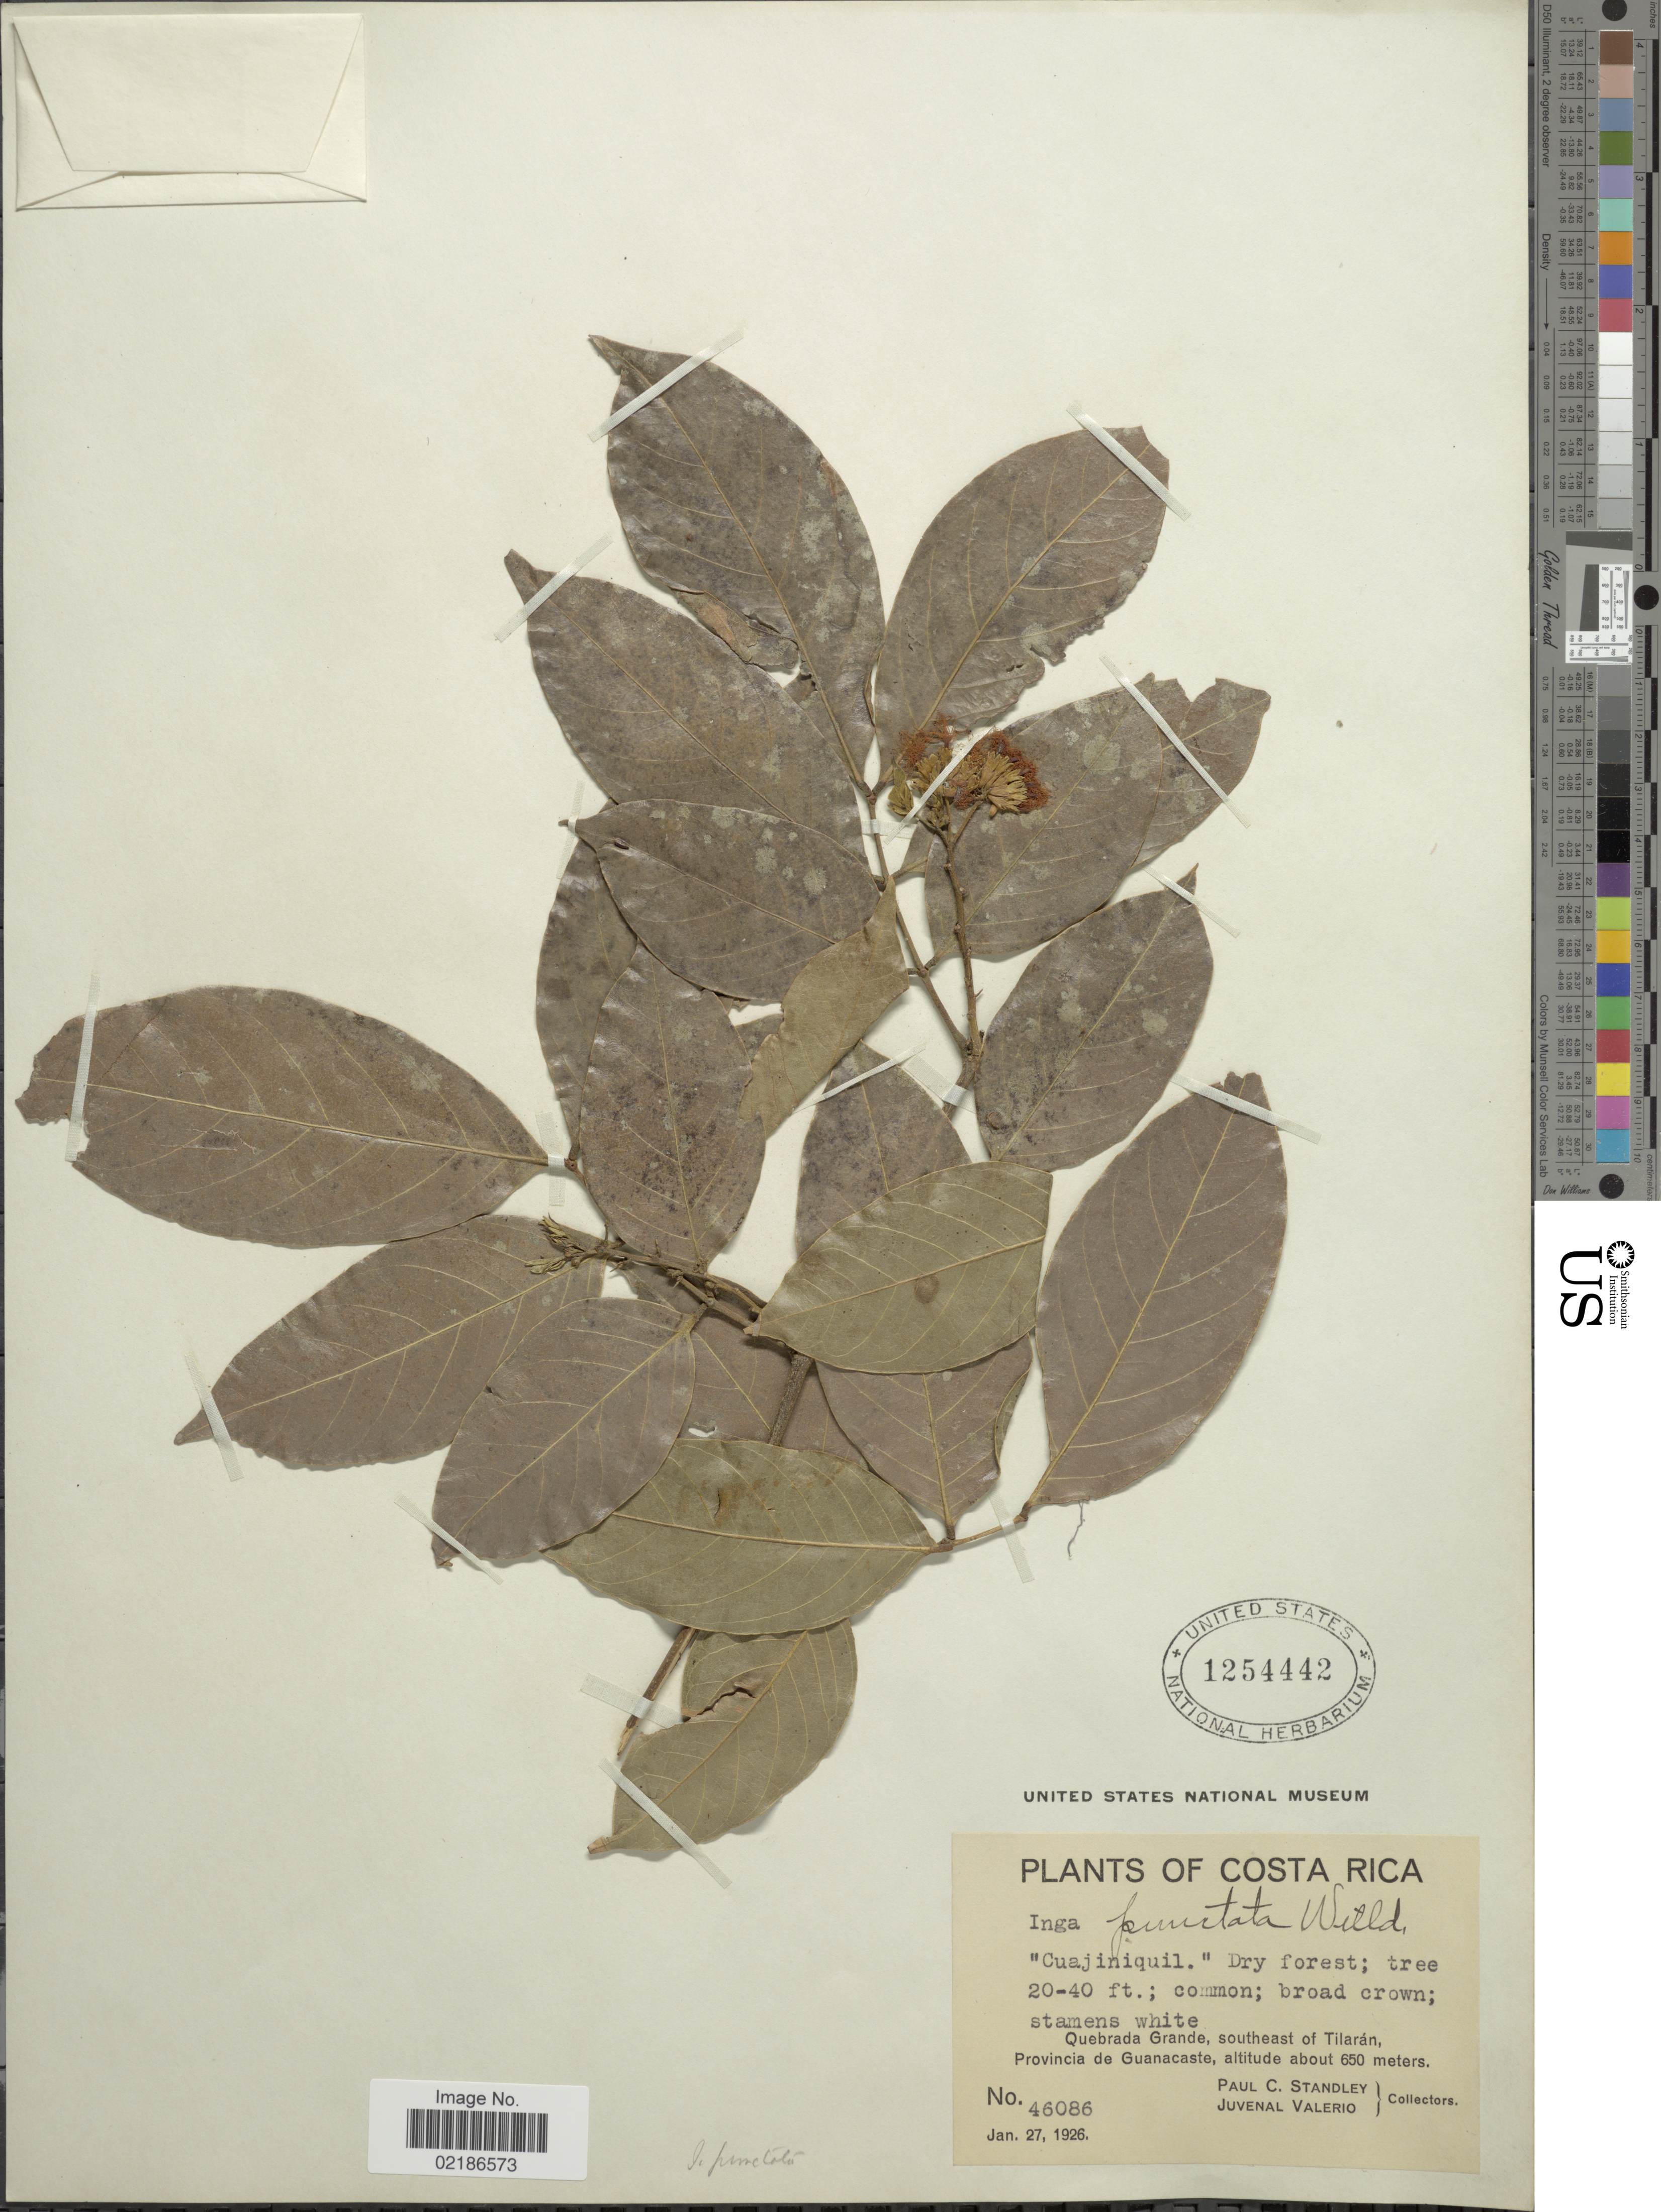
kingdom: Plantae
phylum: Tracheophyta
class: Magnoliopsida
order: Fabales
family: Fabaceae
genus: Inga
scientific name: Inga punctata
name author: Willd.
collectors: P. C. Standley & J. Valerio R.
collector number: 46086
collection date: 1926-01-27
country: Costa Rica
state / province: Guanacaste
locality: Quebrada Grande, southeast of Tilaran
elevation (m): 650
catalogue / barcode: US 1254442